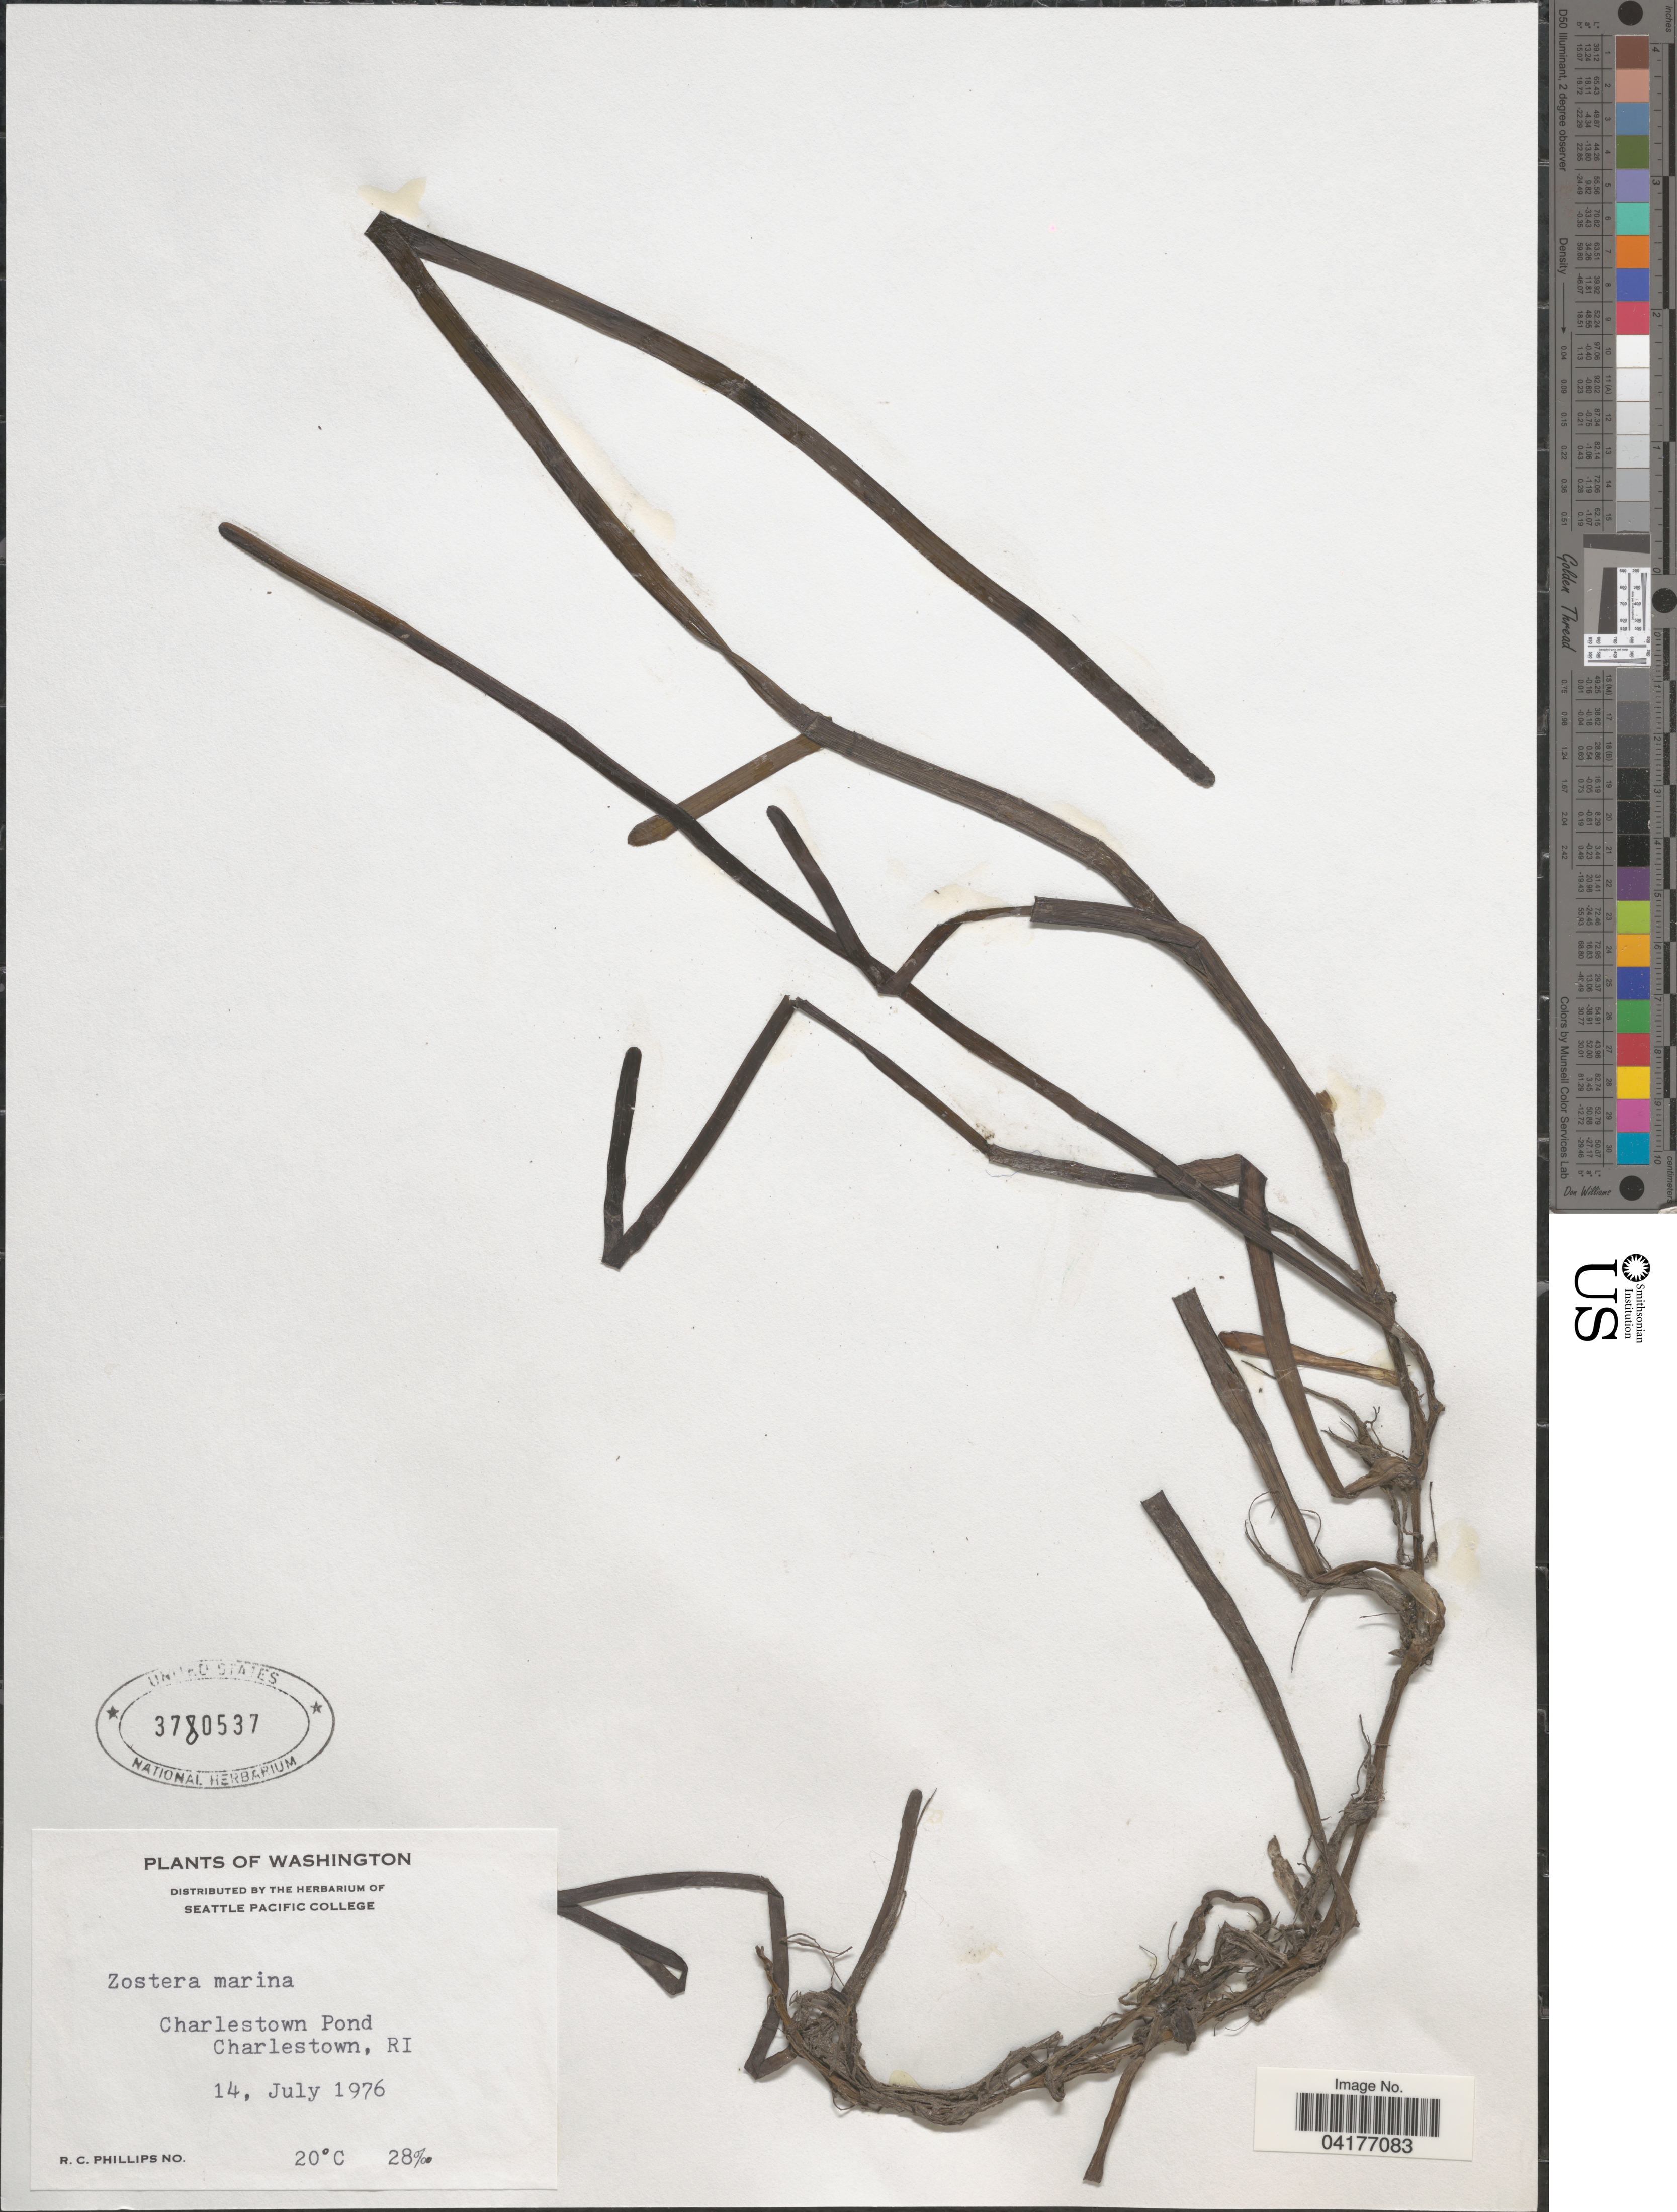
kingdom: Plantae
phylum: Tracheophyta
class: Liliopsida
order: Alismatales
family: Zosteraceae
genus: Zostera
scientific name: Zostera marina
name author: L.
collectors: R. C. Phillips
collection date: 1976-07-14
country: United States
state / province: Rhode Island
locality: Charlestown Pond, Charlestown, RI.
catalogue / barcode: US 3780537